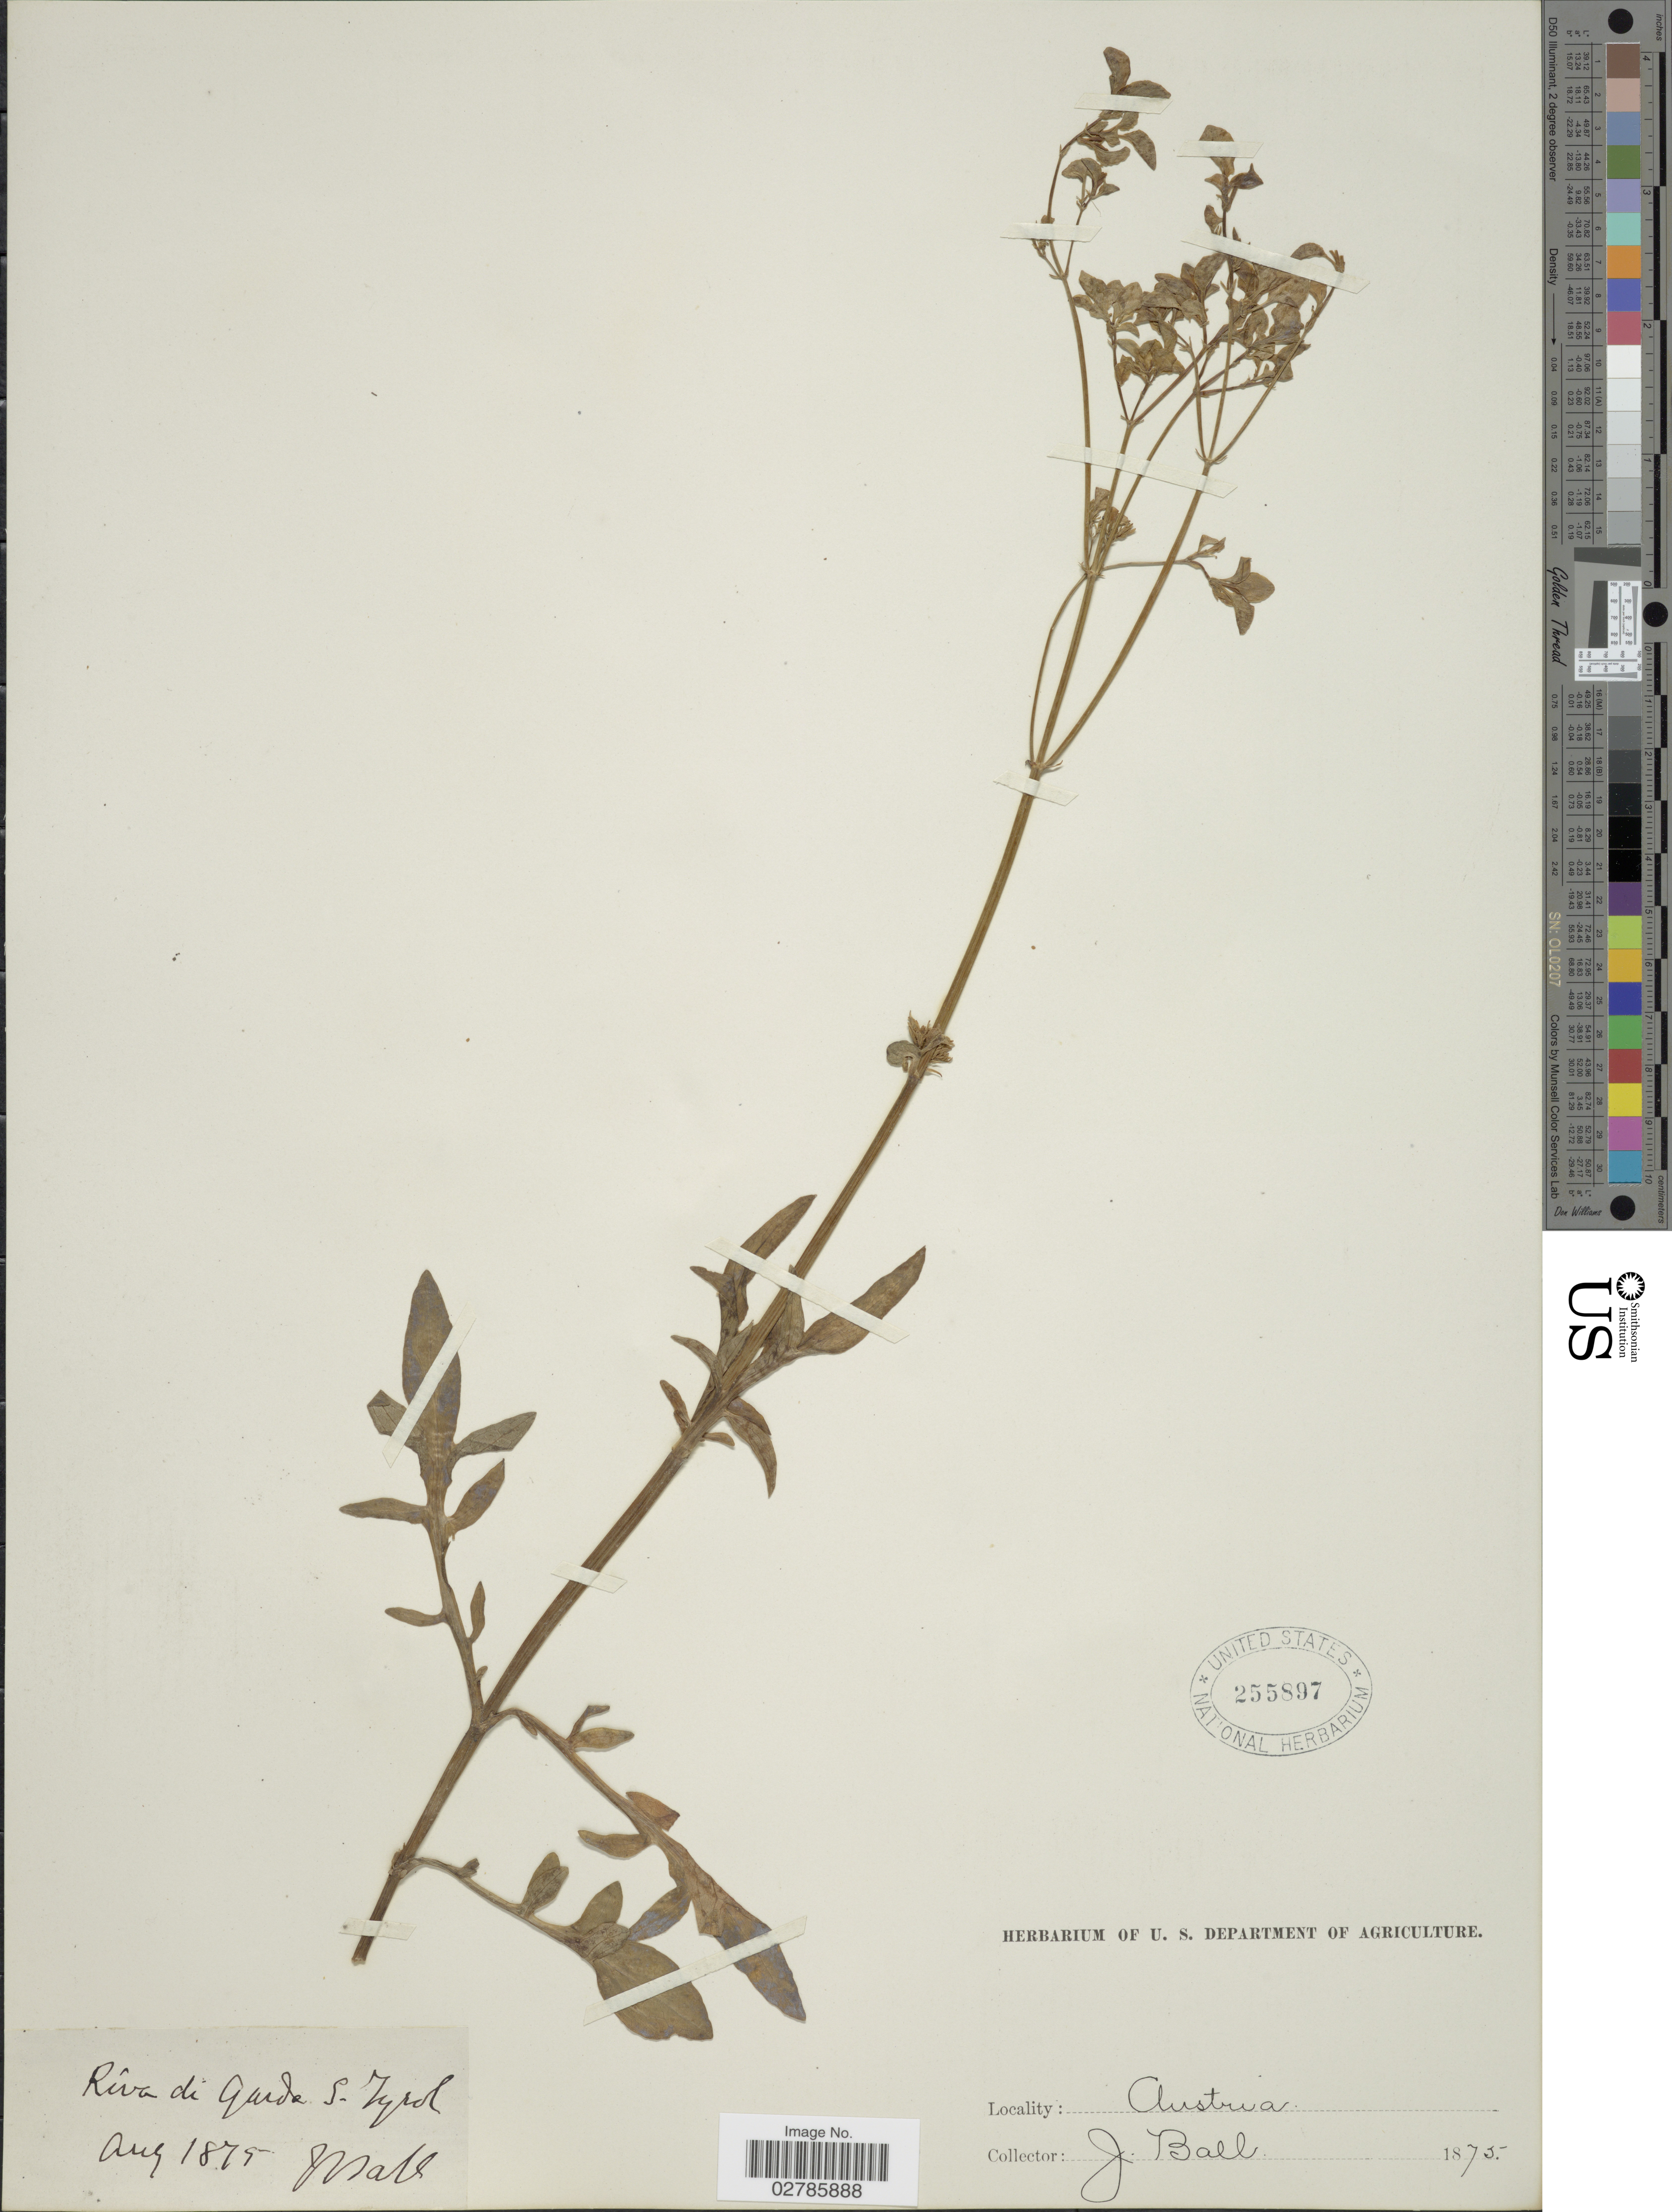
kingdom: Plantae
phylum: Tracheophyta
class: Magnoliopsida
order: Dipsacales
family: Caprifoliaceae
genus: Valeriana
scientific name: Valeriana sp.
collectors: J. Ball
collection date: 1875-08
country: Italy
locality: Riva di garda. S. Tyrol.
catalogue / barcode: US 255897